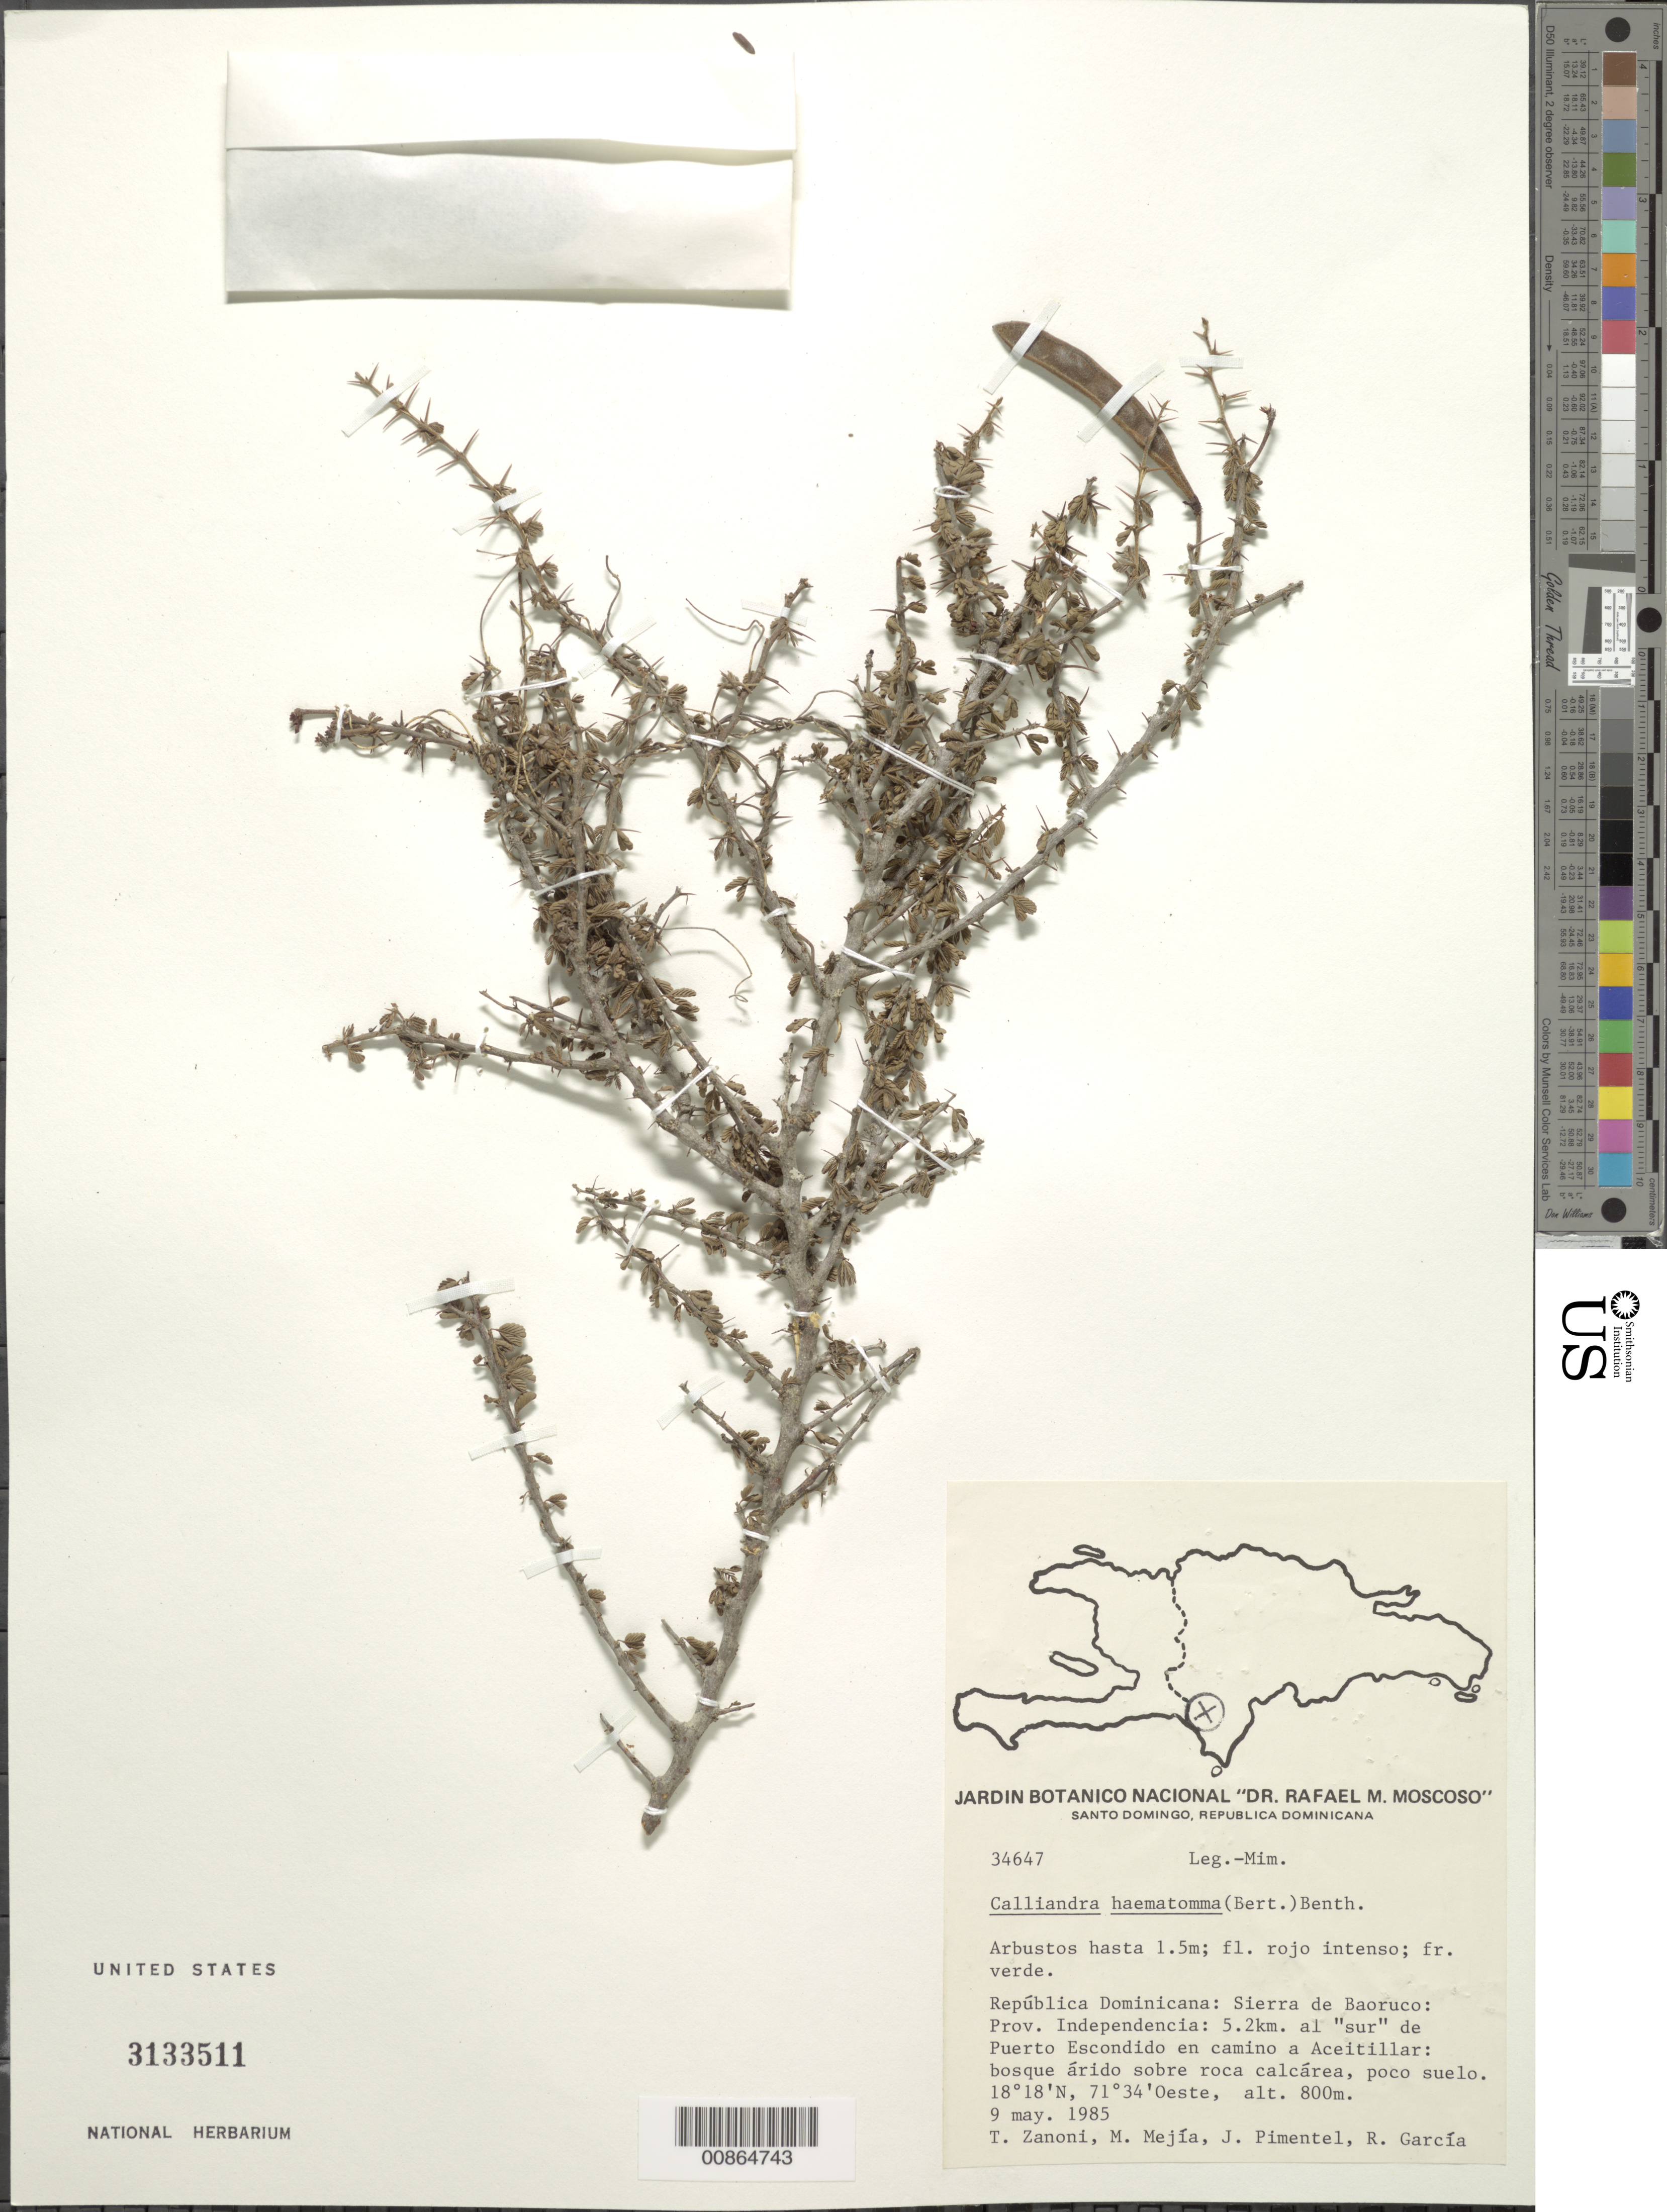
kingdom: Plantae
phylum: Tracheophyta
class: Magnoliopsida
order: Fabales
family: Fabaceae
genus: Calliandra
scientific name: Calliandra haematostoma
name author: (DC.) Urb.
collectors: T. A. Zanoni, M. Mejia, J. Pimentel & R. G. García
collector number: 34647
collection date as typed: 09 May 1985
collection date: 1985-05-09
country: Dominican Republic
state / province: Independencia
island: Hispaniola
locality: Sierra de Baoruco: 5.2 km al "sur" de Puerto Escondido en camino a Aceitillar.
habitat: Bosque árido sobre roca calcárea, poco suelo.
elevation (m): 800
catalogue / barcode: US 3133511